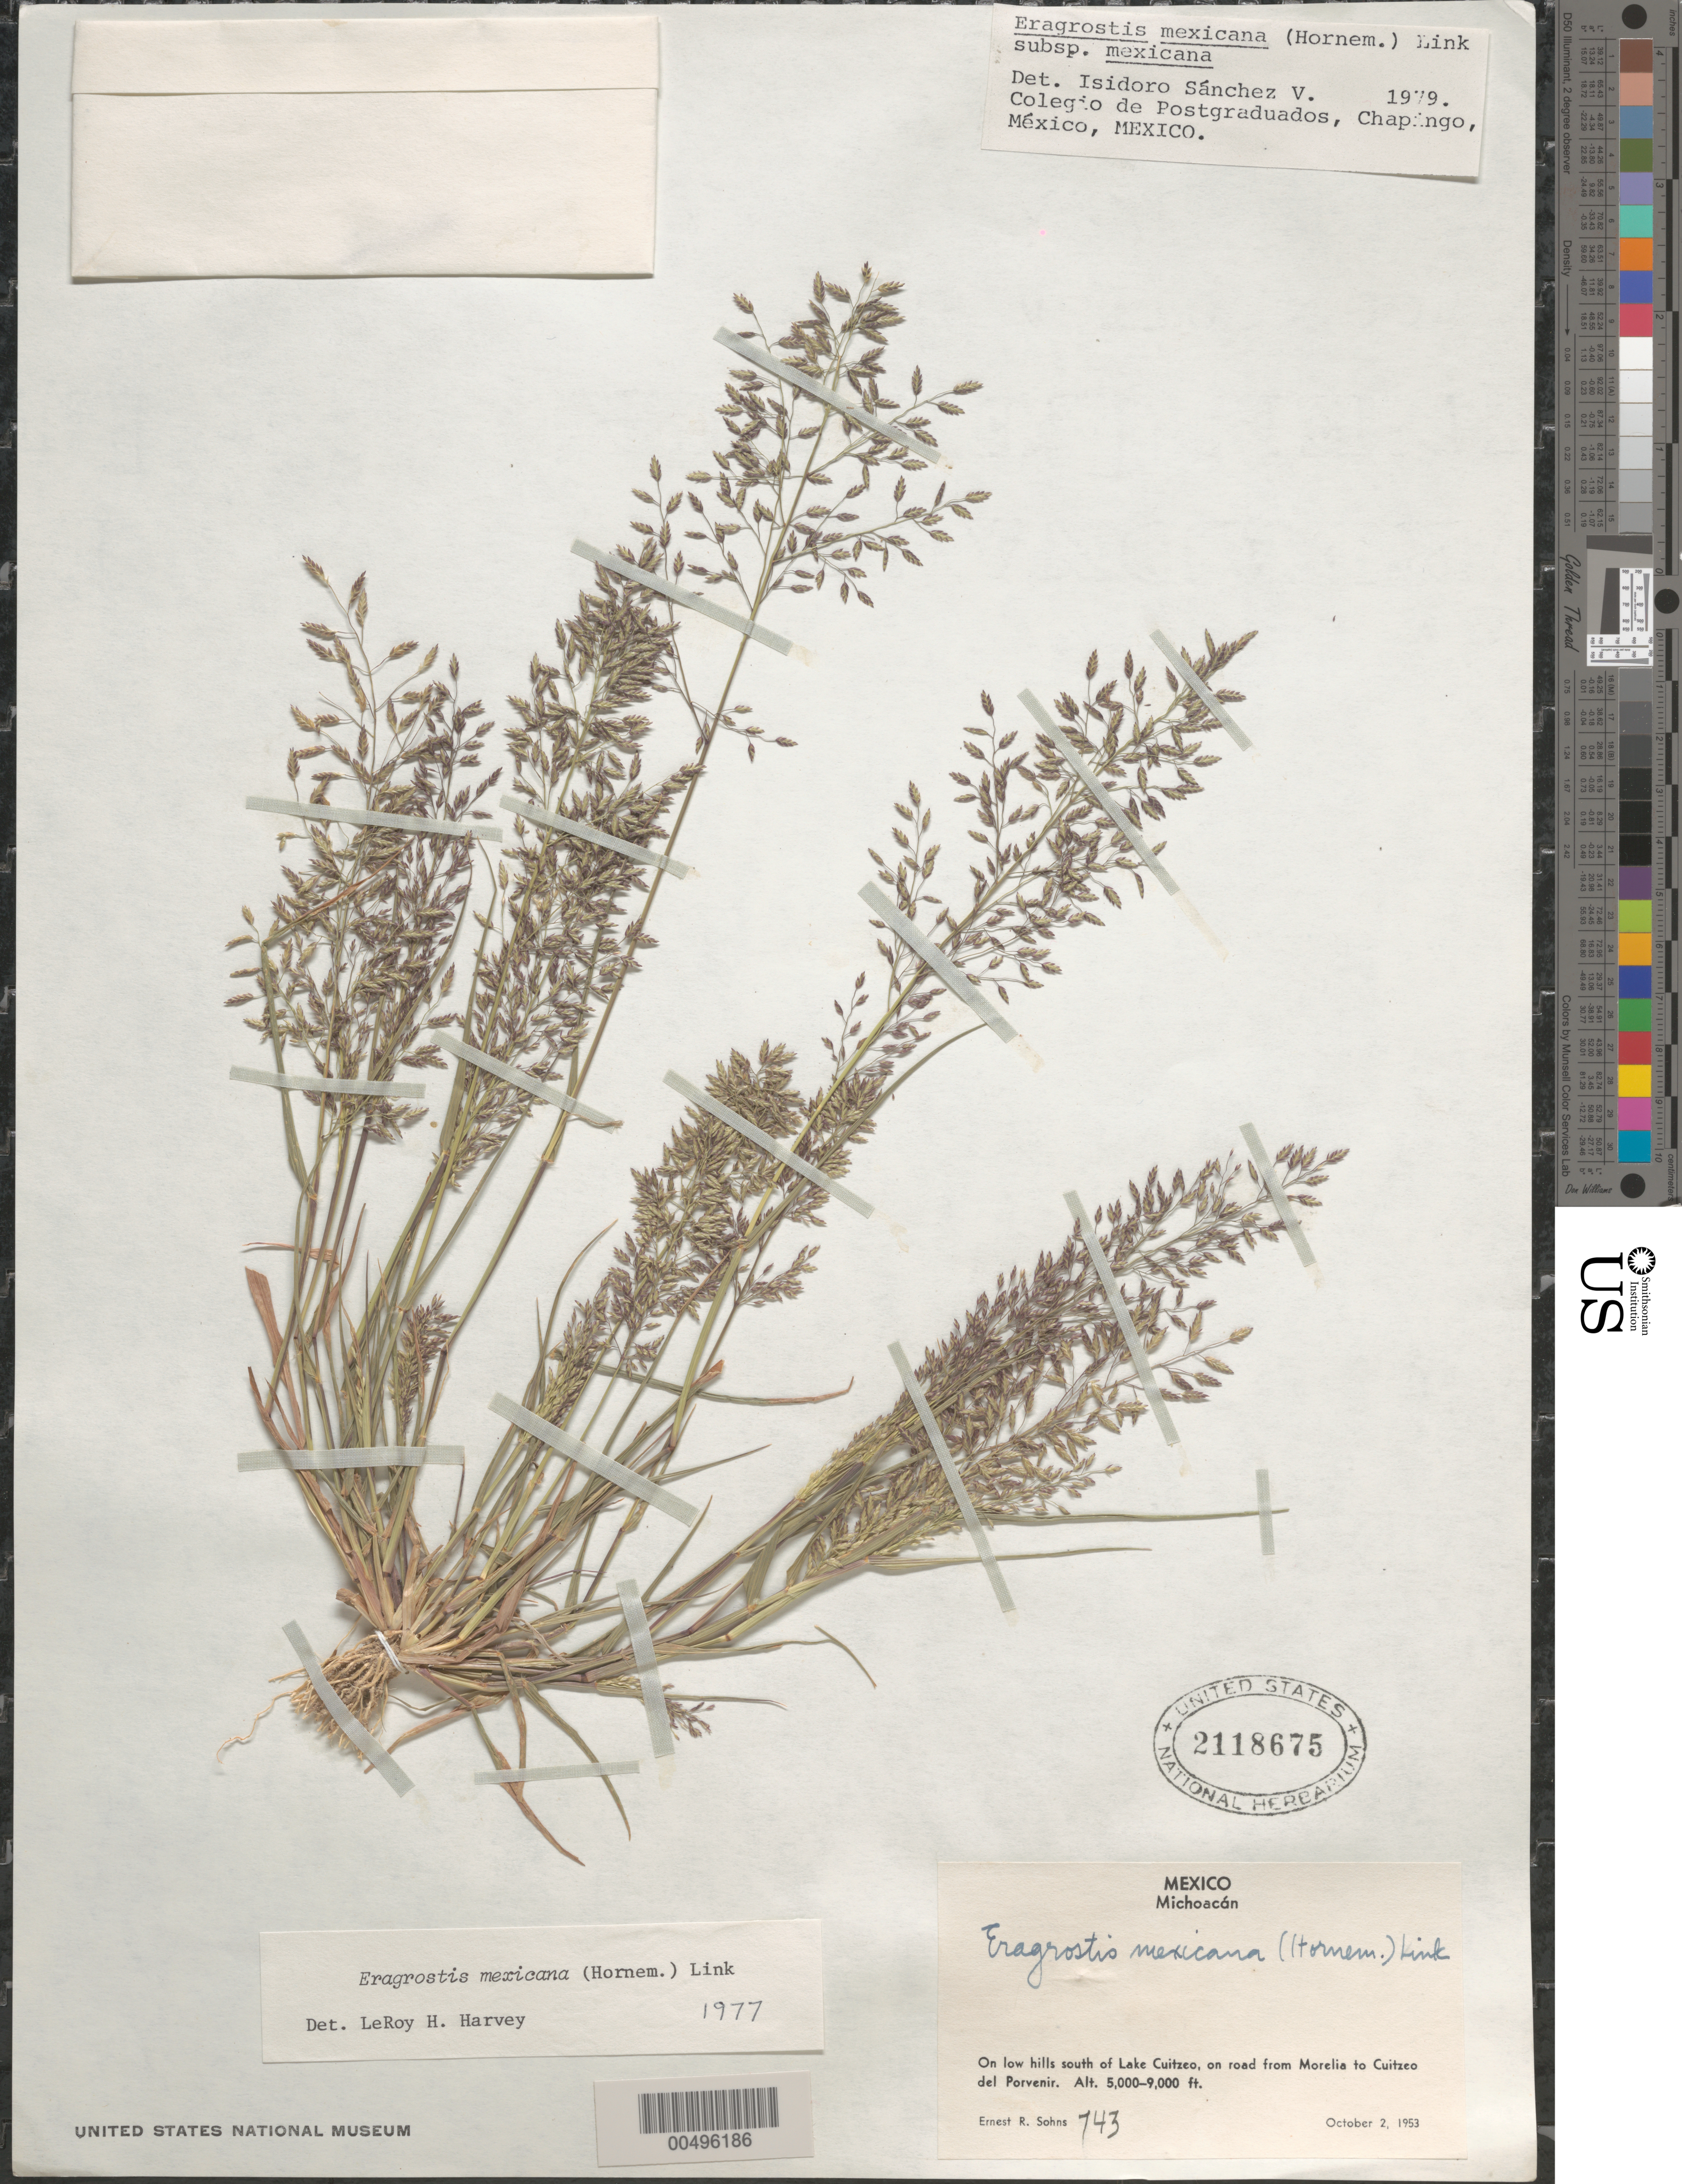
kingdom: Plantae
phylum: Tracheophyta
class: Liliopsida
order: Poales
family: Poaceae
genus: Eragrostis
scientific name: Eragrostis mexicana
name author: (Hornem.) Link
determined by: Sánchez Vega, I. M.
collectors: E. R. Sohns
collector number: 743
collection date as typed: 2 Oct 1953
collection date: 1953-10-02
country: Mexico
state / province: Michoacán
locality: S of Lake Cuitzeo, on rd from Morelia to Cuitzeo del Porvenir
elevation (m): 1524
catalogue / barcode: US 2118675